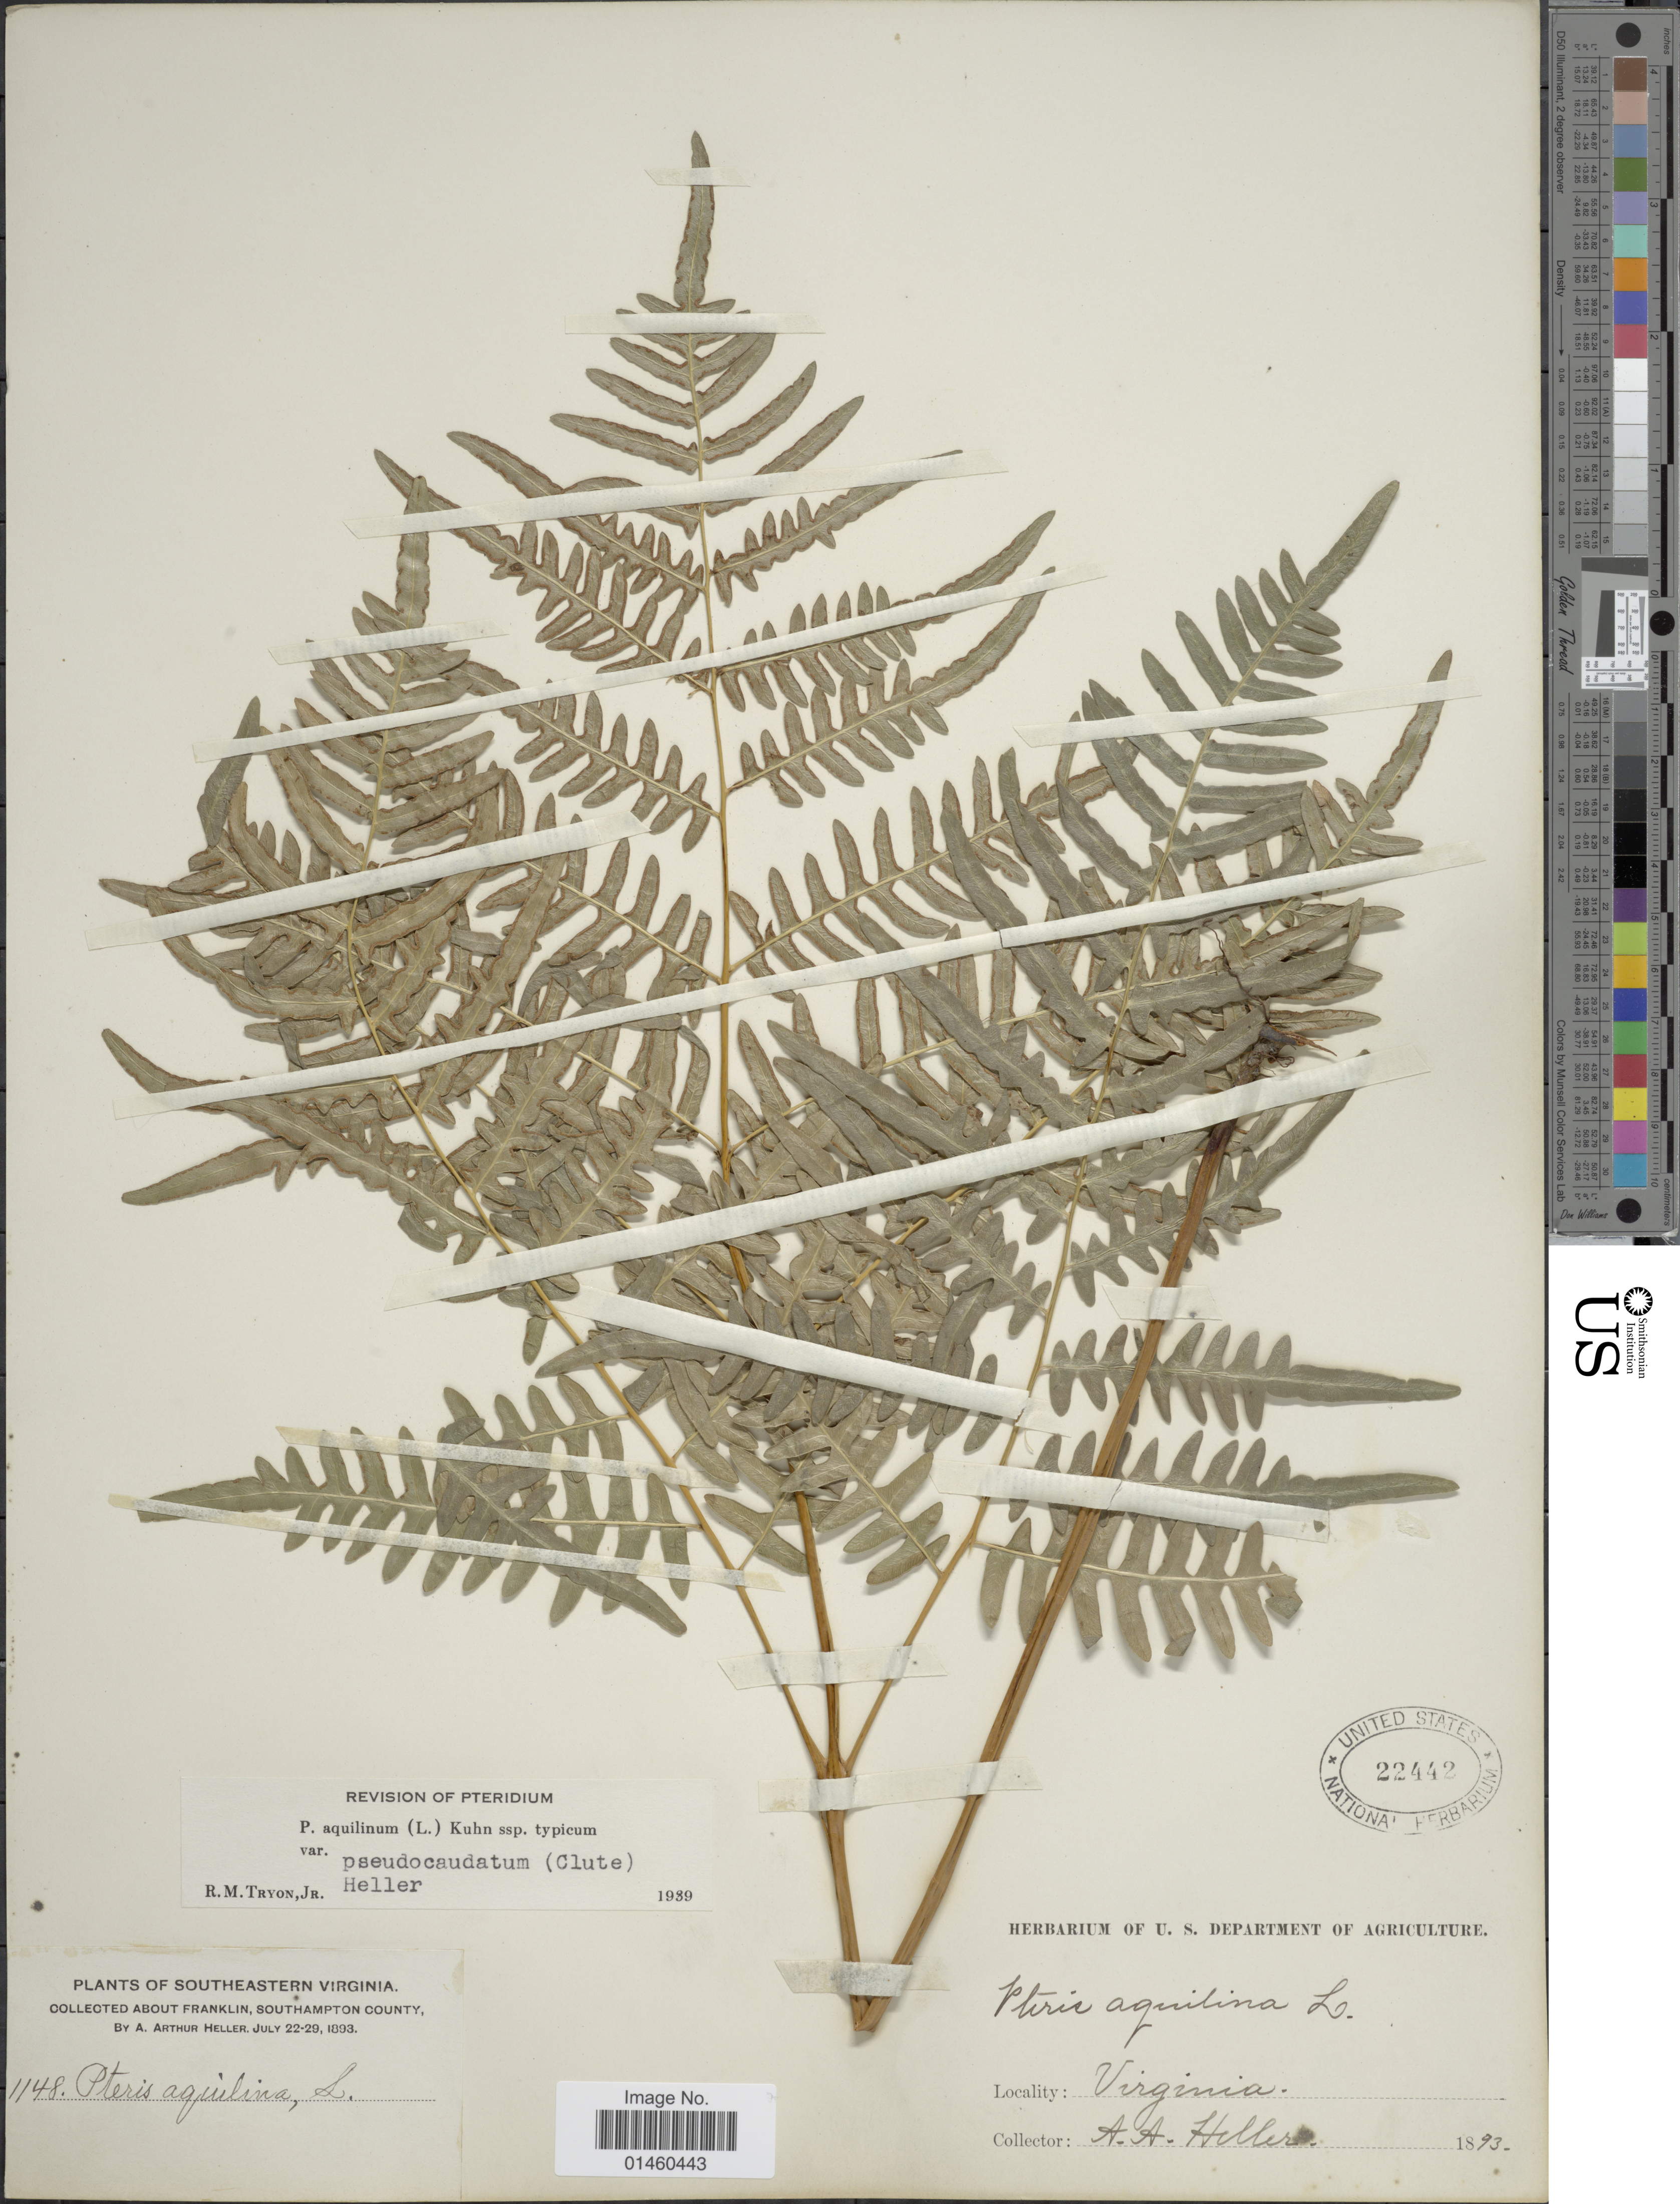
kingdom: Plantae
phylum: Tracheophyta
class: Polypodiopsida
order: Polypodiales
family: Dennstaedtiaceae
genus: Pteridium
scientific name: Pteridium aquilinum var. pseudocaudatum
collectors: A. A. Heller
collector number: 1148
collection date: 1893-07-22/1893-07-29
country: United States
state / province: Virginia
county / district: City of Franklin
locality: Southeastern Virginia, Franklin, Southhampton County.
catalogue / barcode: US 22442